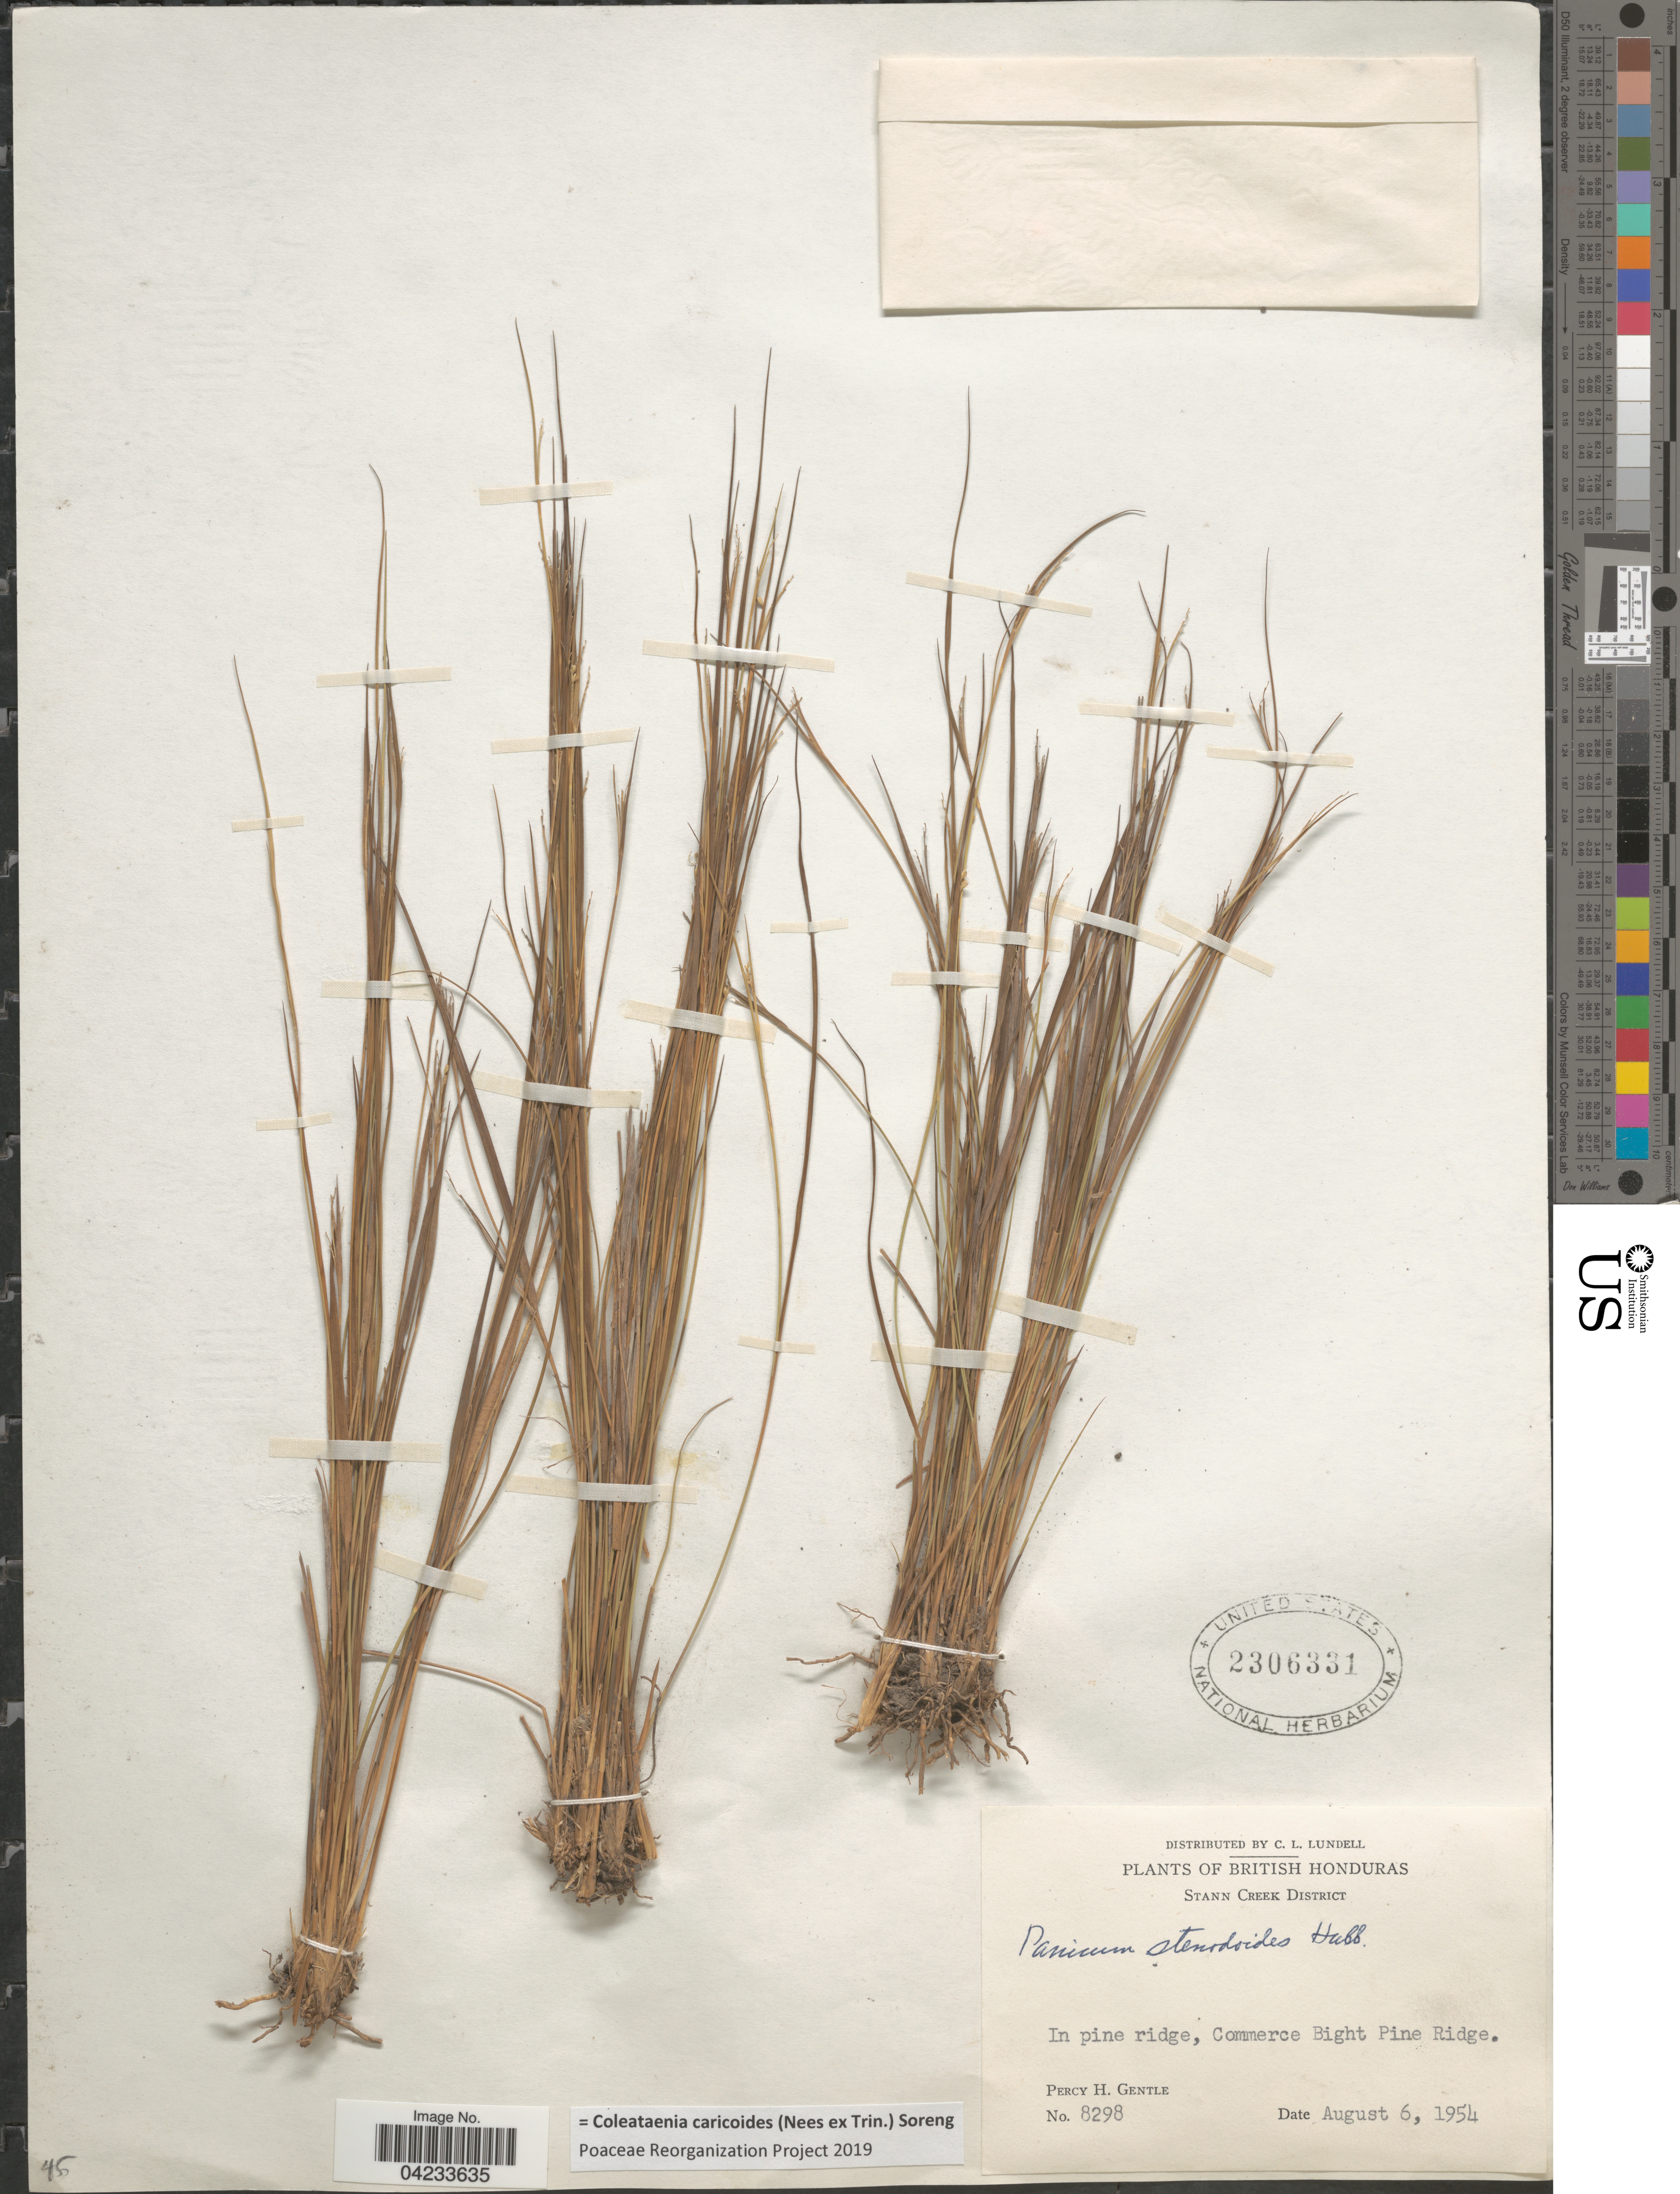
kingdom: Plantae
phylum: Tracheophyta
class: Liliopsida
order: Poales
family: Poaceae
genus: Coleataenia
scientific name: Coleataenia caricoides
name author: (Nees ex Trin.) Soreng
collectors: P. H. Gentle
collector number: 8298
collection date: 1954-08-06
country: Belize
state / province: Stann Creek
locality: British Honduras. Stann Creek District. In pine ridge, Commerce Bight Pine Ridge.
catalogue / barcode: US 2306331